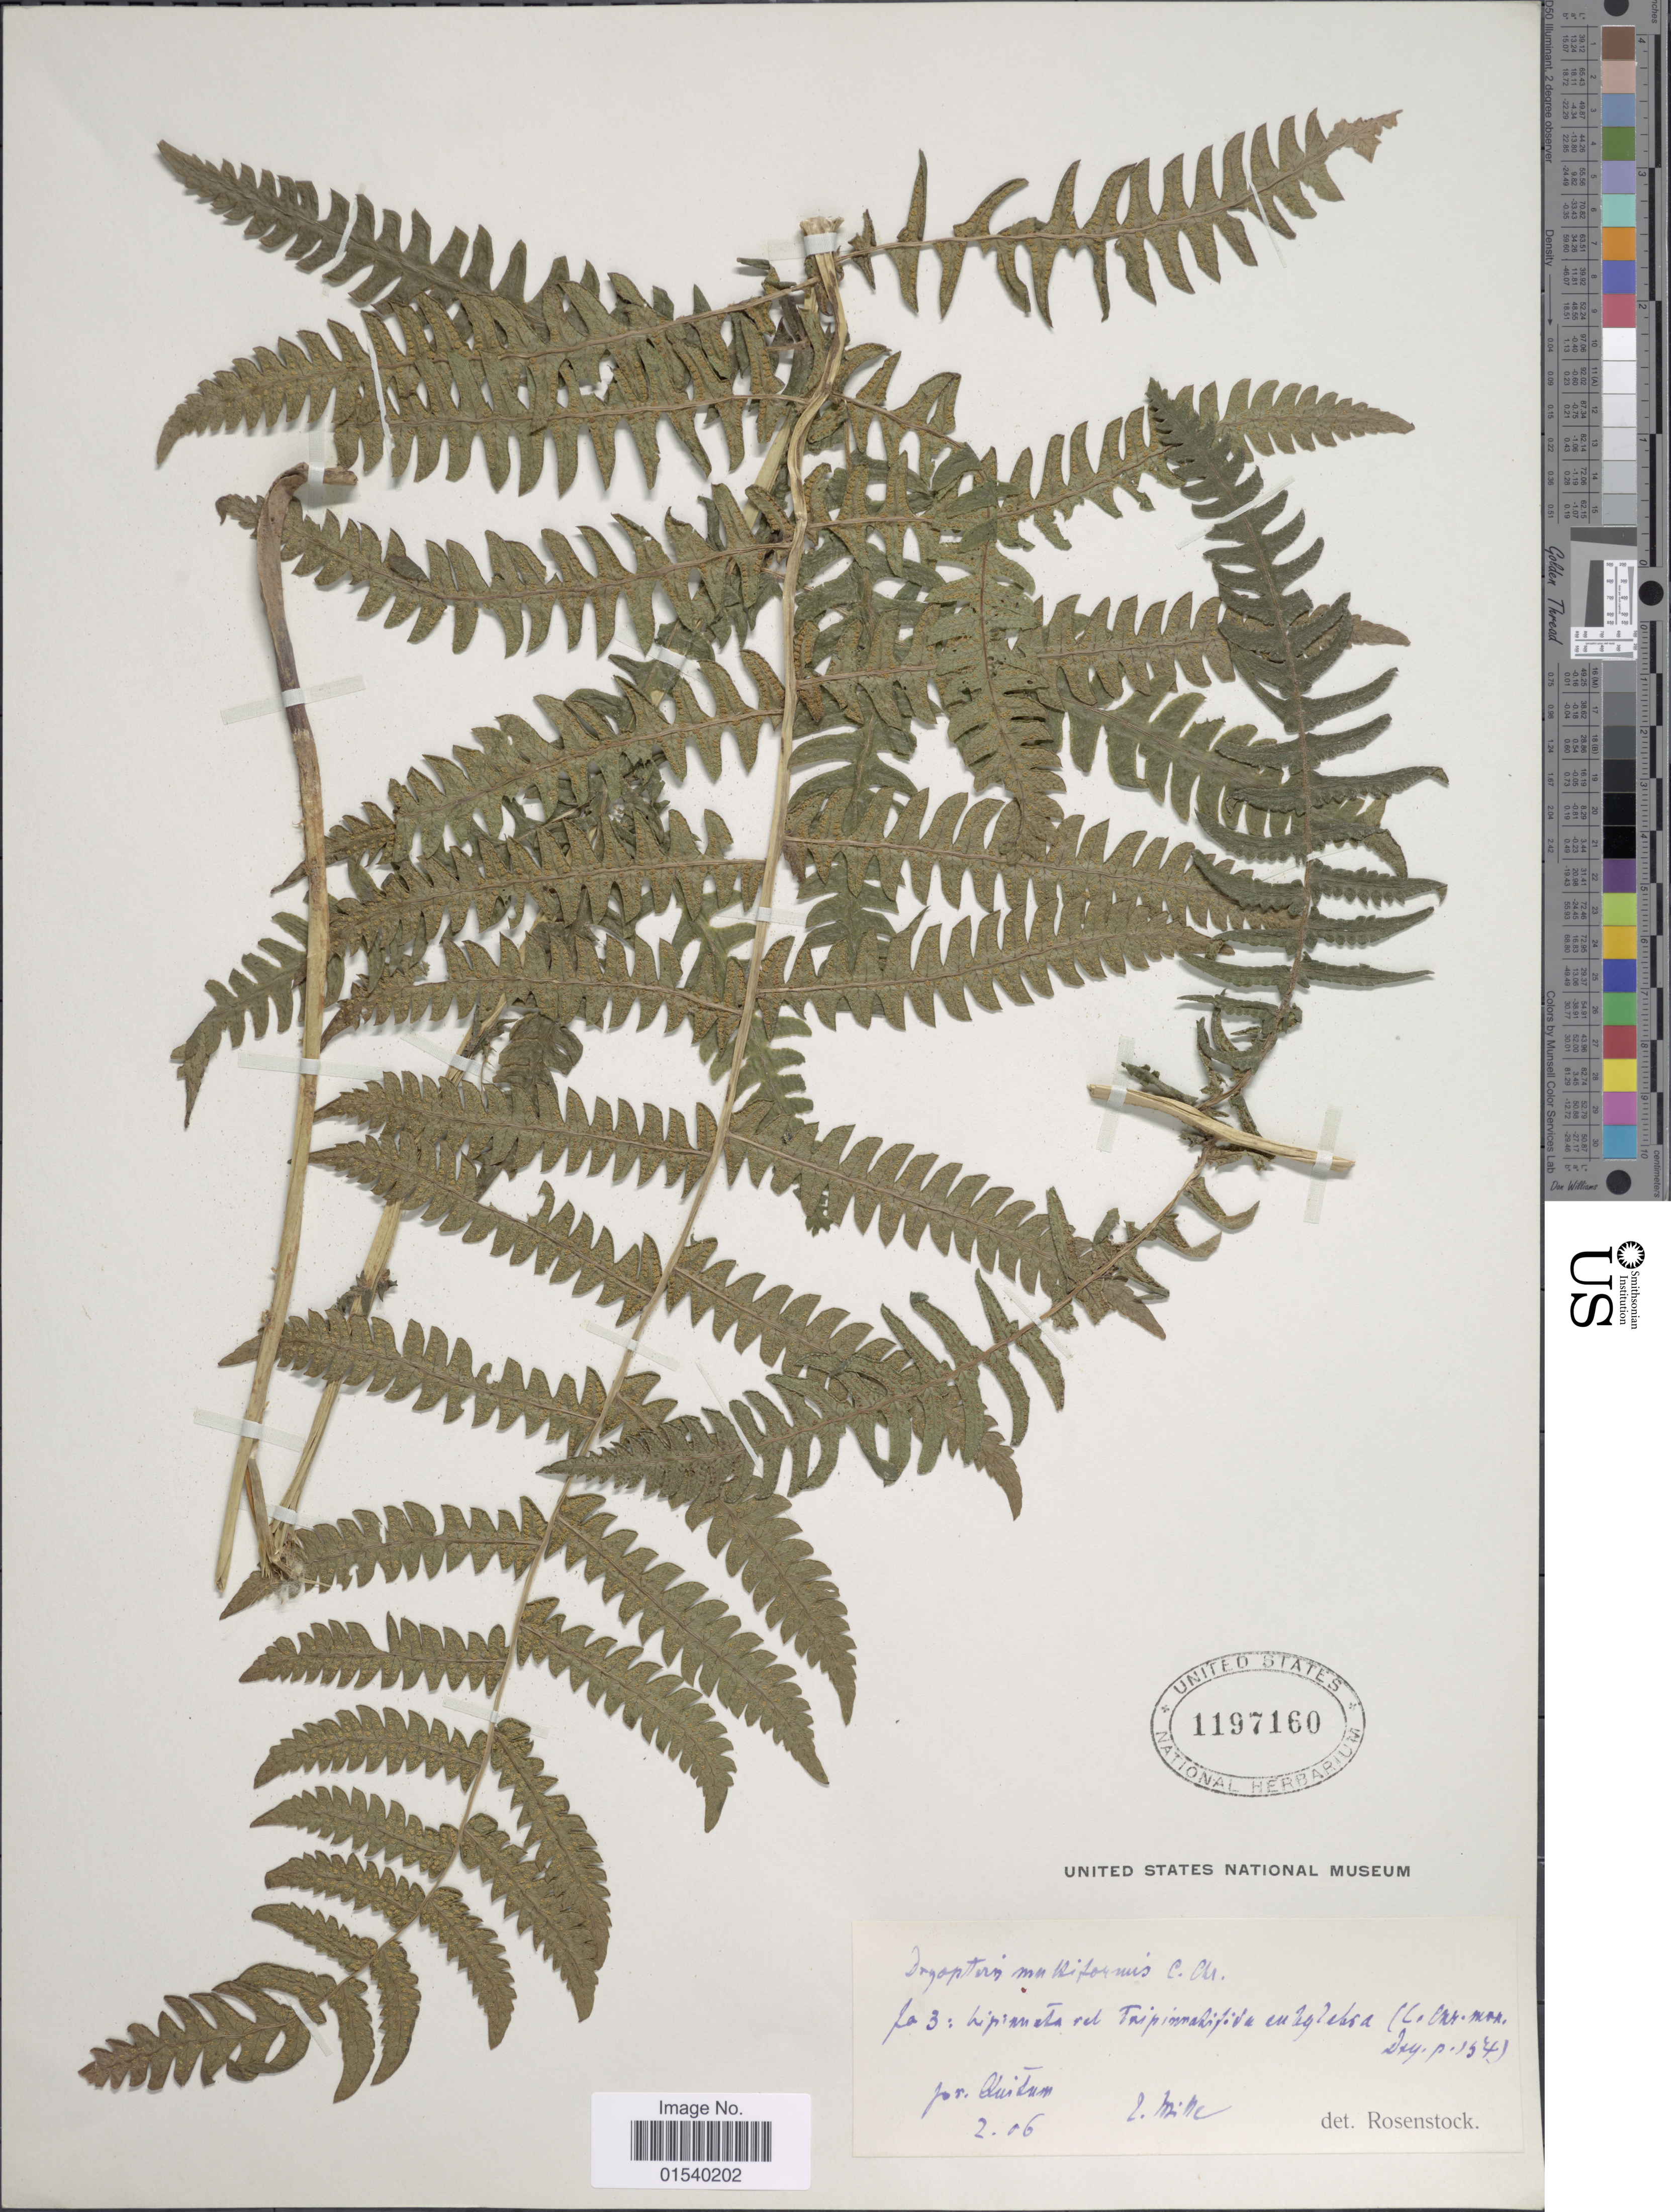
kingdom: Plantae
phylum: Tracheophyta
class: Polypodiopsida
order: Polypodiales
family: Thelypteridaceae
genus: Amauropelta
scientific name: Amauropelta nitens (Desv.) comb. nov., ined 2015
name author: (Desv.)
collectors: Mille, --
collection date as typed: Transcribed d/m/y: /2/6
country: Ecuador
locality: Pr. Quitam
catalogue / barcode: US 1197160